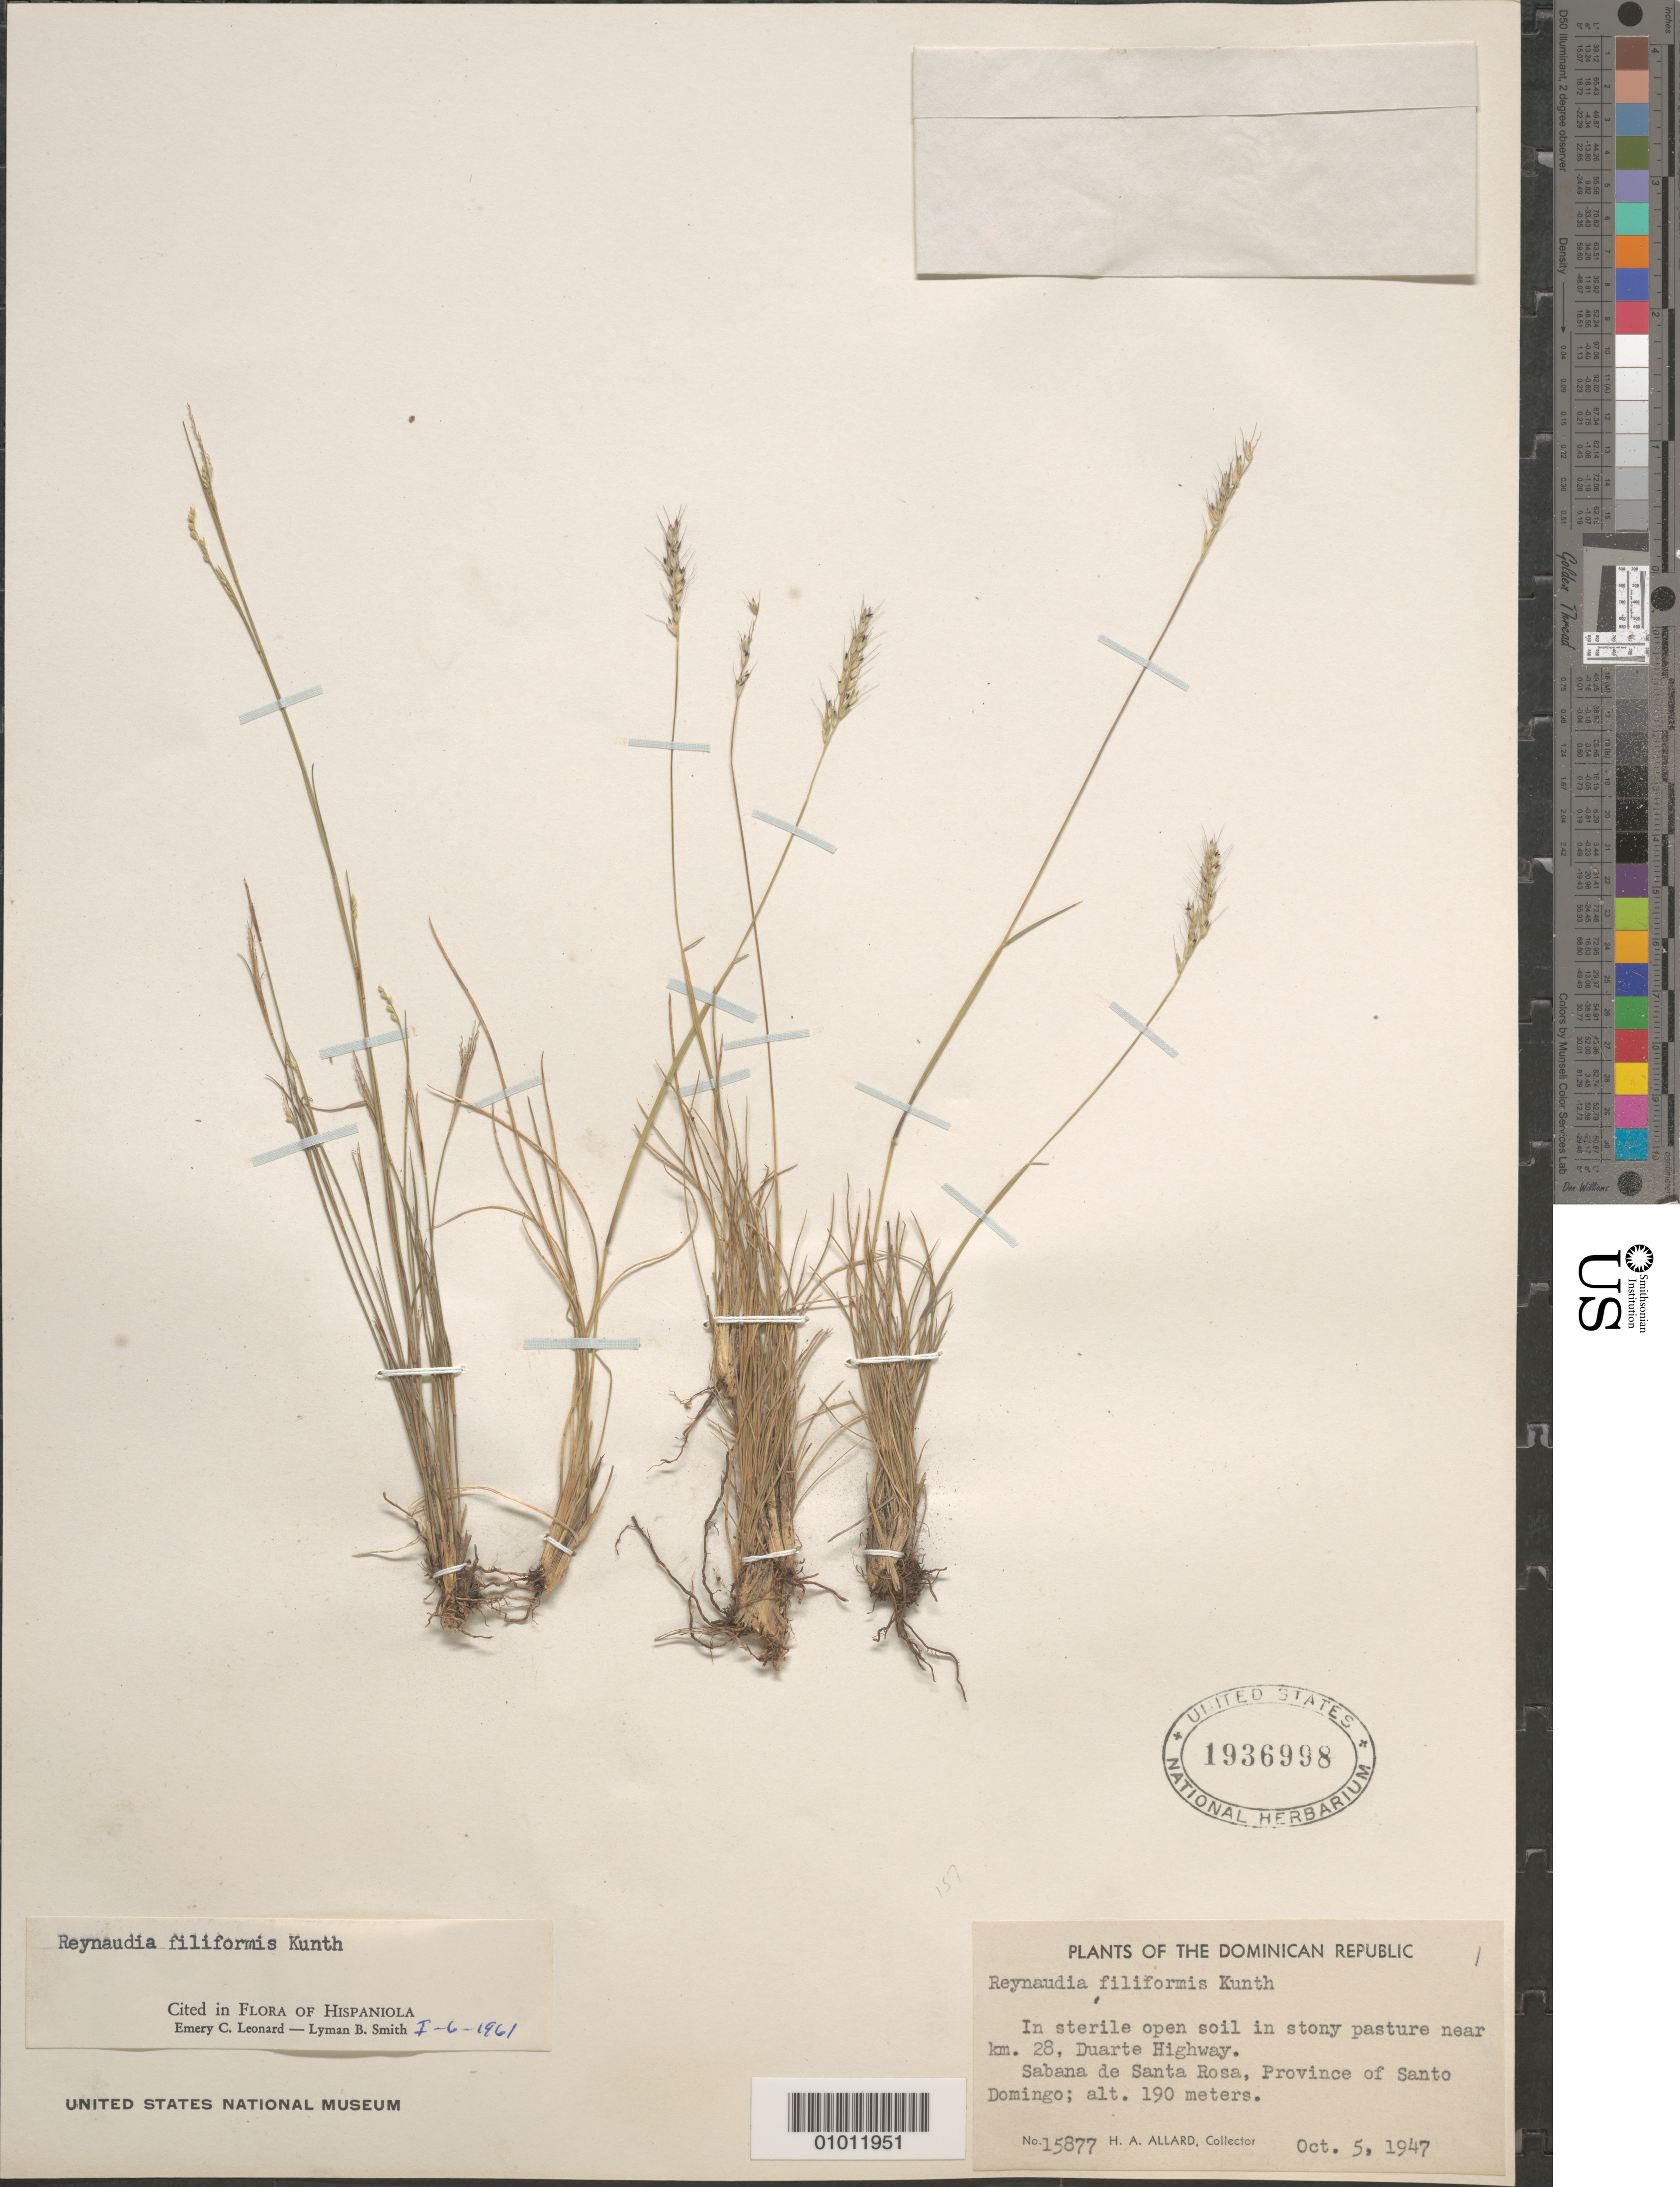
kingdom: Plantae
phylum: Tracheophyta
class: Liliopsida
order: Poales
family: Poaceae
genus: Reynaudia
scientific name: Reynaudia filiformis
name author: (Spreng. ex Schult.) Kunth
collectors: H. A. Allard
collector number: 15877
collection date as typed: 05 Oct 1947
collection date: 1947-10-05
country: Dominican Republic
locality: Sabana de Santa Rosa, Prov. of Santo Domingo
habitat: in sterile open soil in a stony pasture near highway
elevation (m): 190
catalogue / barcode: US 1936998